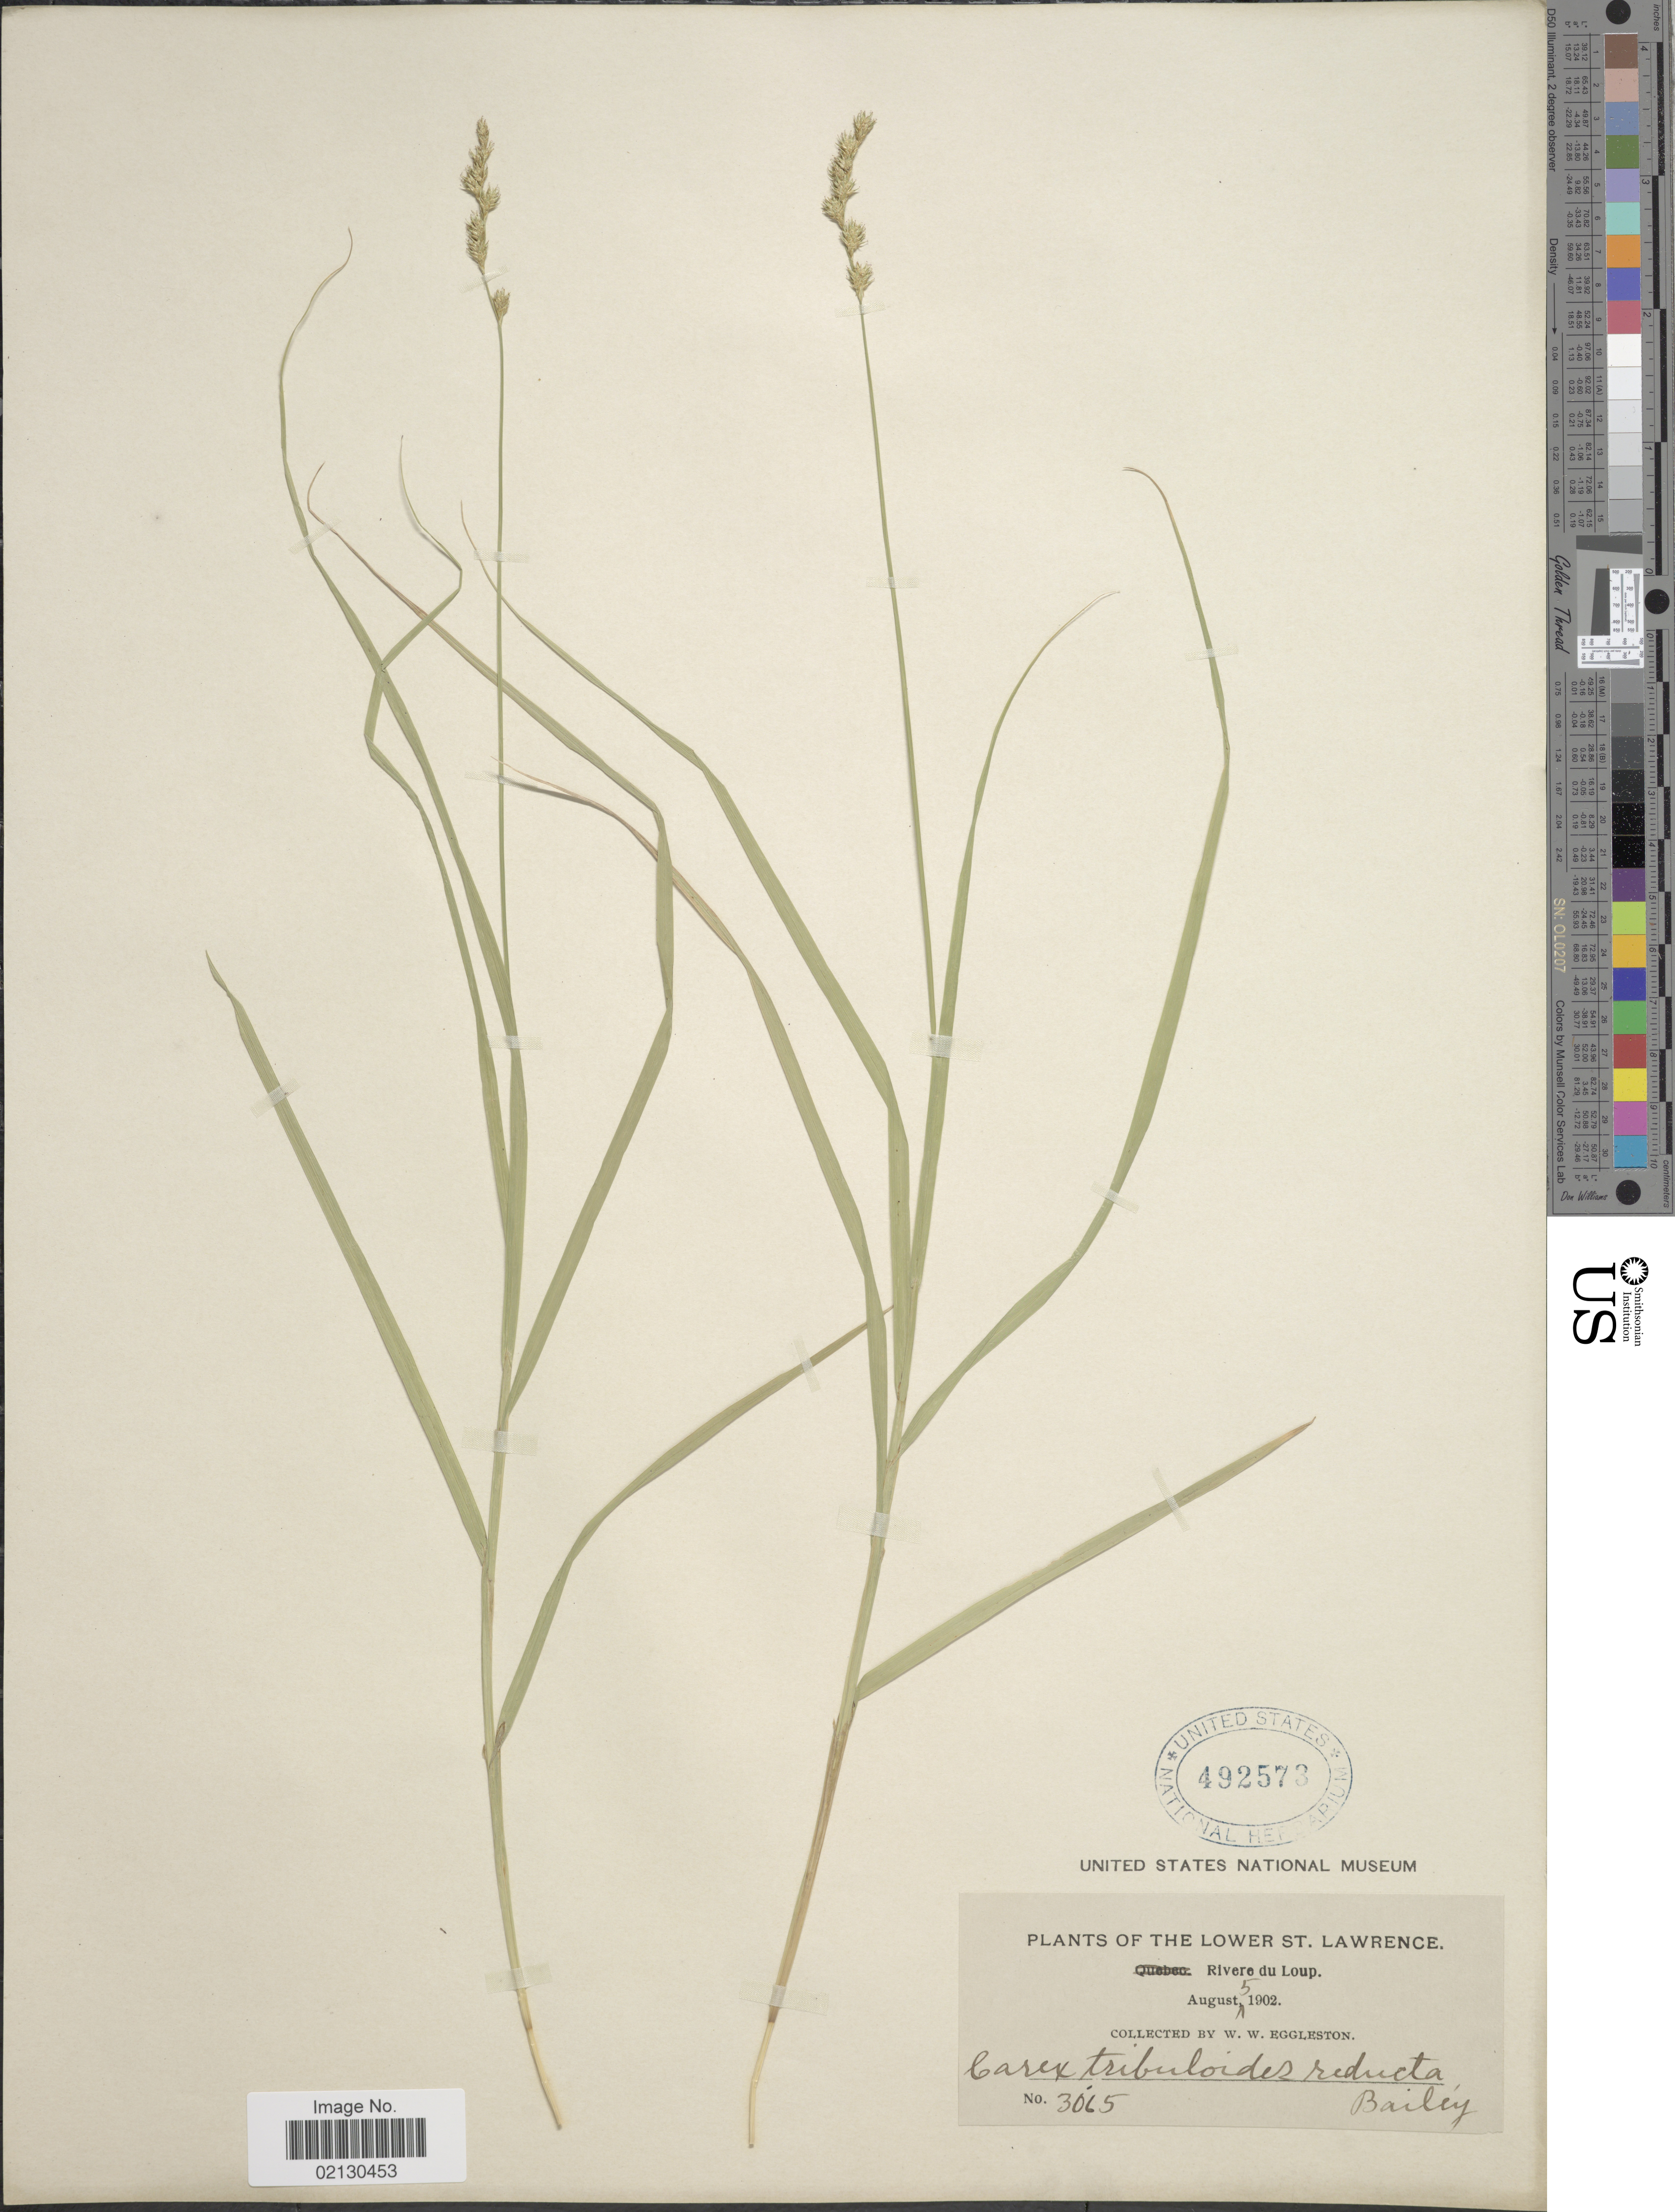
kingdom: Plantae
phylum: Tracheophyta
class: Liliopsida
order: Poales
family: Cyperaceae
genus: Carex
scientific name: Carex projecta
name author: Mack.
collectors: W. W. Eggleston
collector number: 3065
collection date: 1902-08-05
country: Canada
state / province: Quebec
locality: Lower St. Lawrence. Rivere du Loup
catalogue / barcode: US 492573